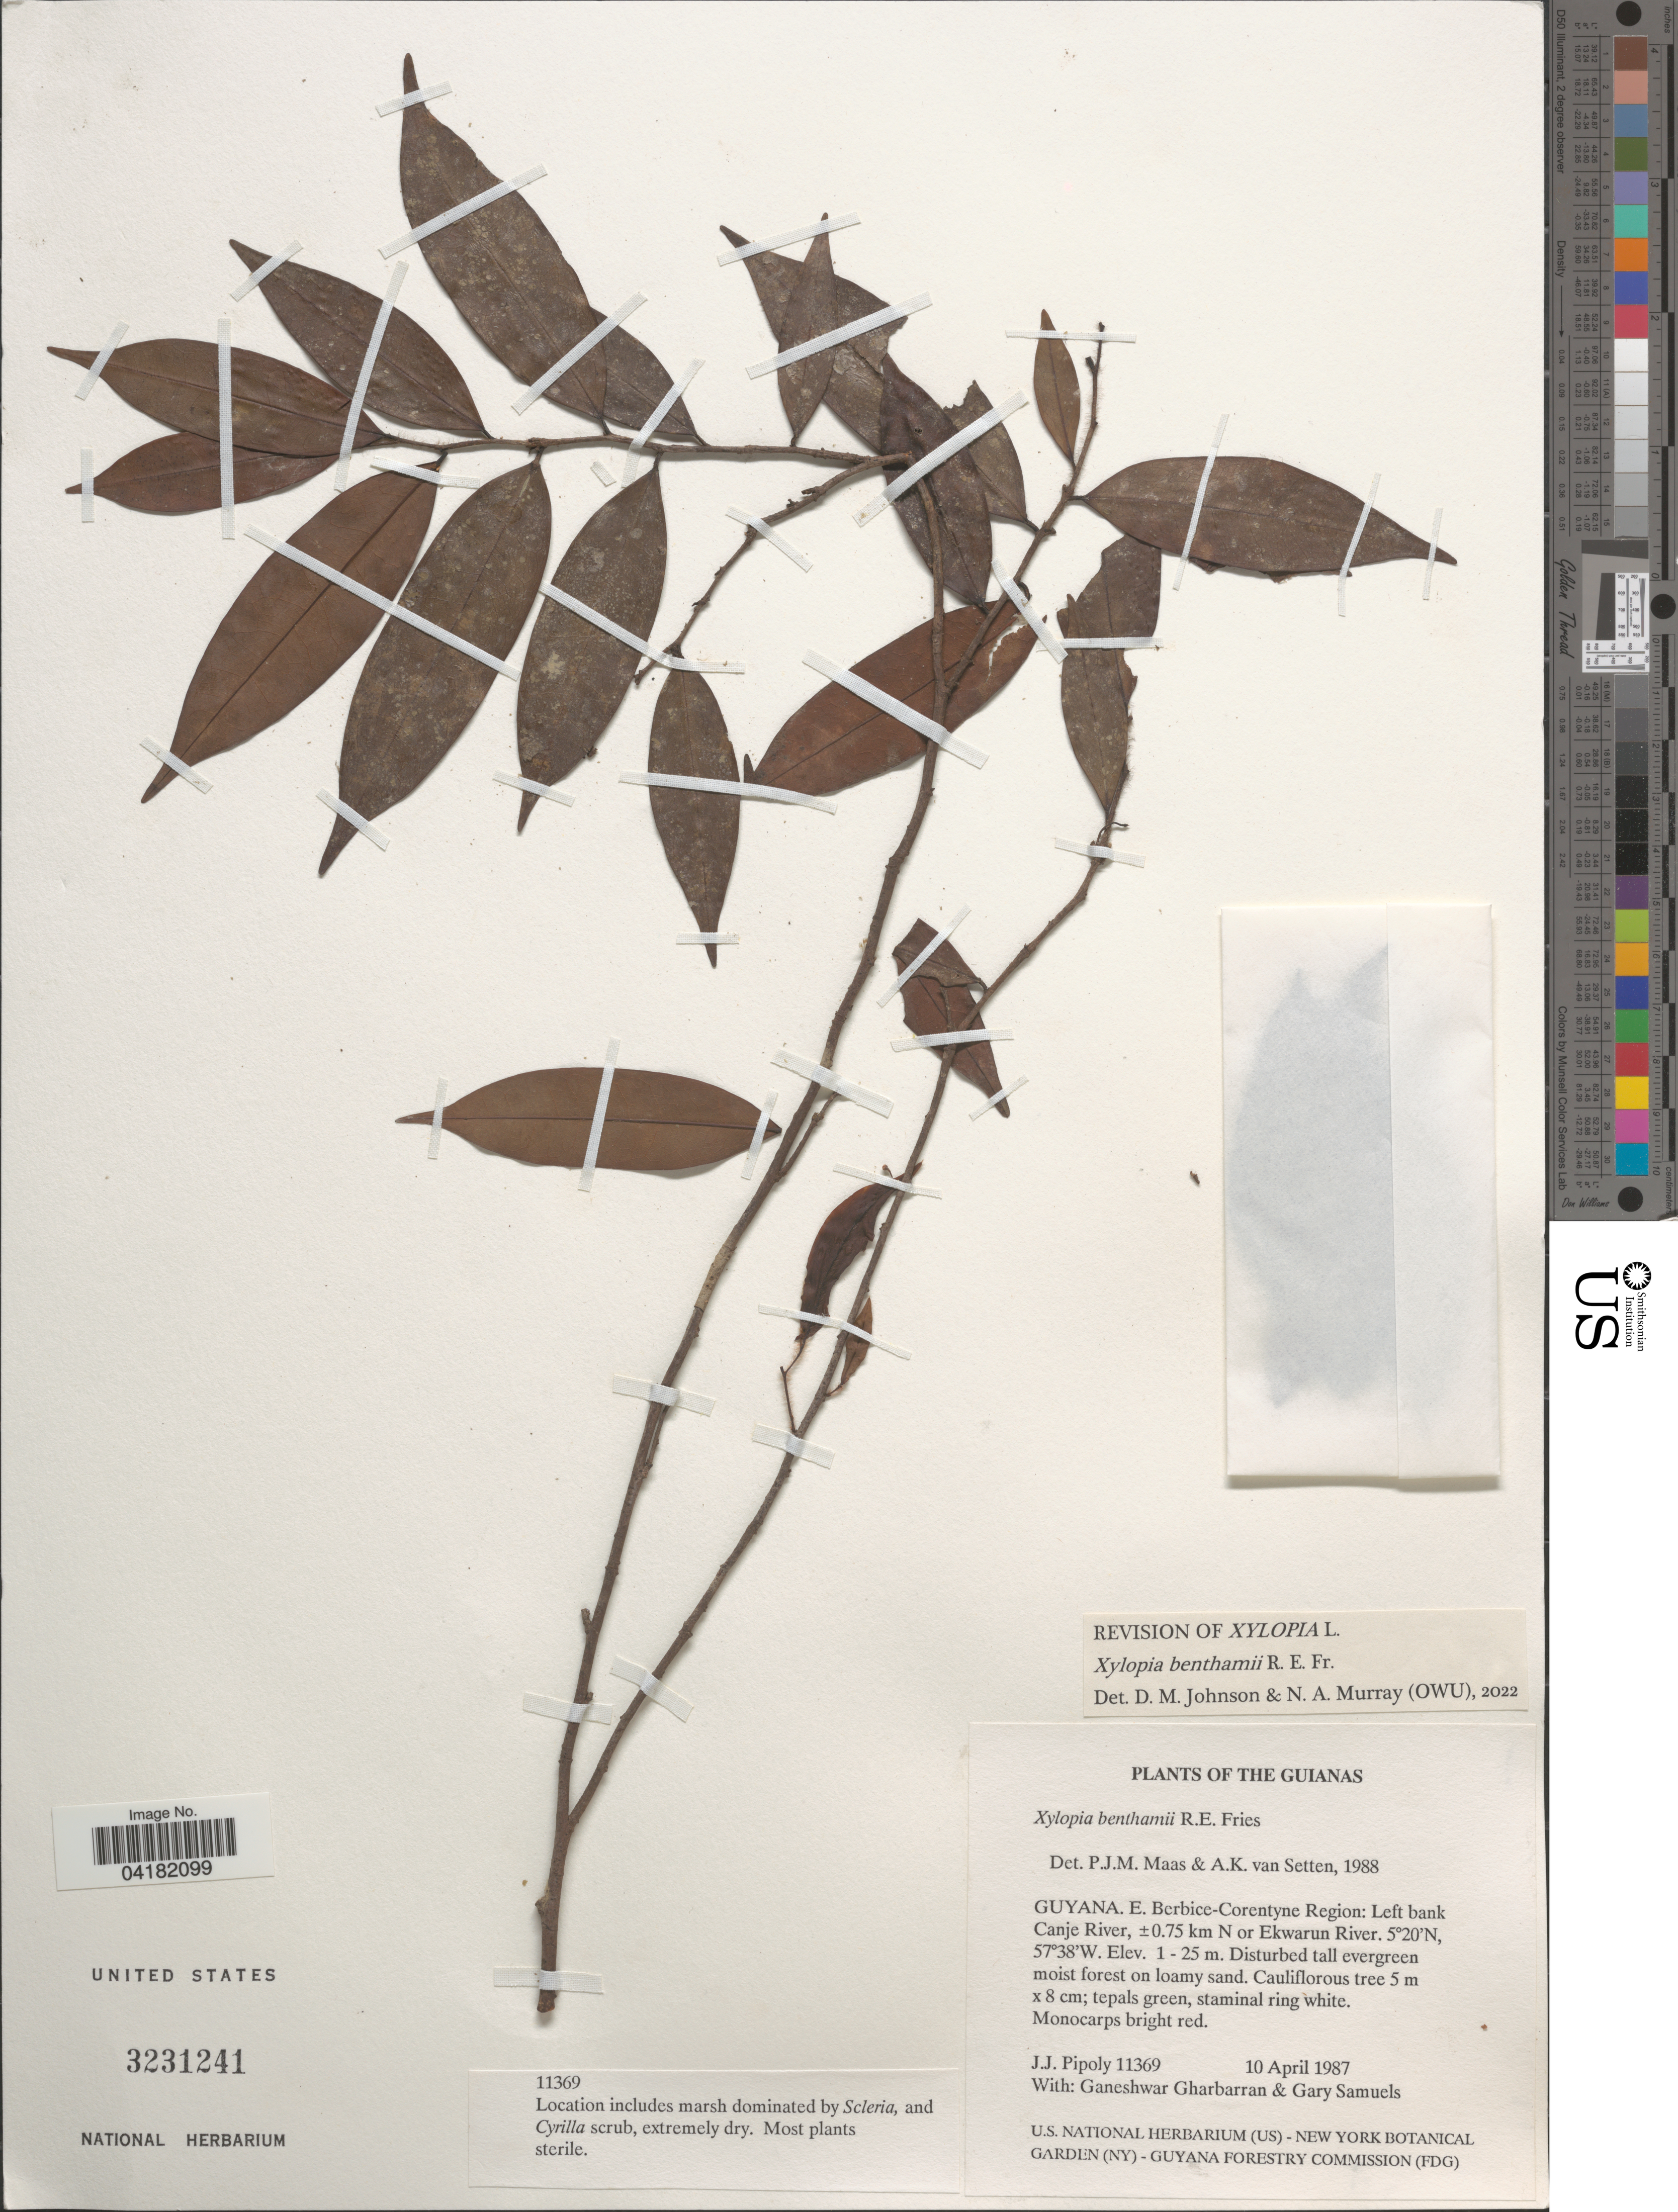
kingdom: Plantae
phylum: Tracheophyta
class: Magnoliopsida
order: Magnoliales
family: Annonaceae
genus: Xylopia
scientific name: Xylopia benthamii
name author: R.E. Fr.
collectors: J. Pipoly, G. Gharbarran & G. Samuels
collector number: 11369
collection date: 1987-04-10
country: Guyana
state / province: E. Berbice-Corentyne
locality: The Guianas. Region: Left bank Canje River, ±0.75 km N or Ekwarun River.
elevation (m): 1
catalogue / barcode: US 3231241